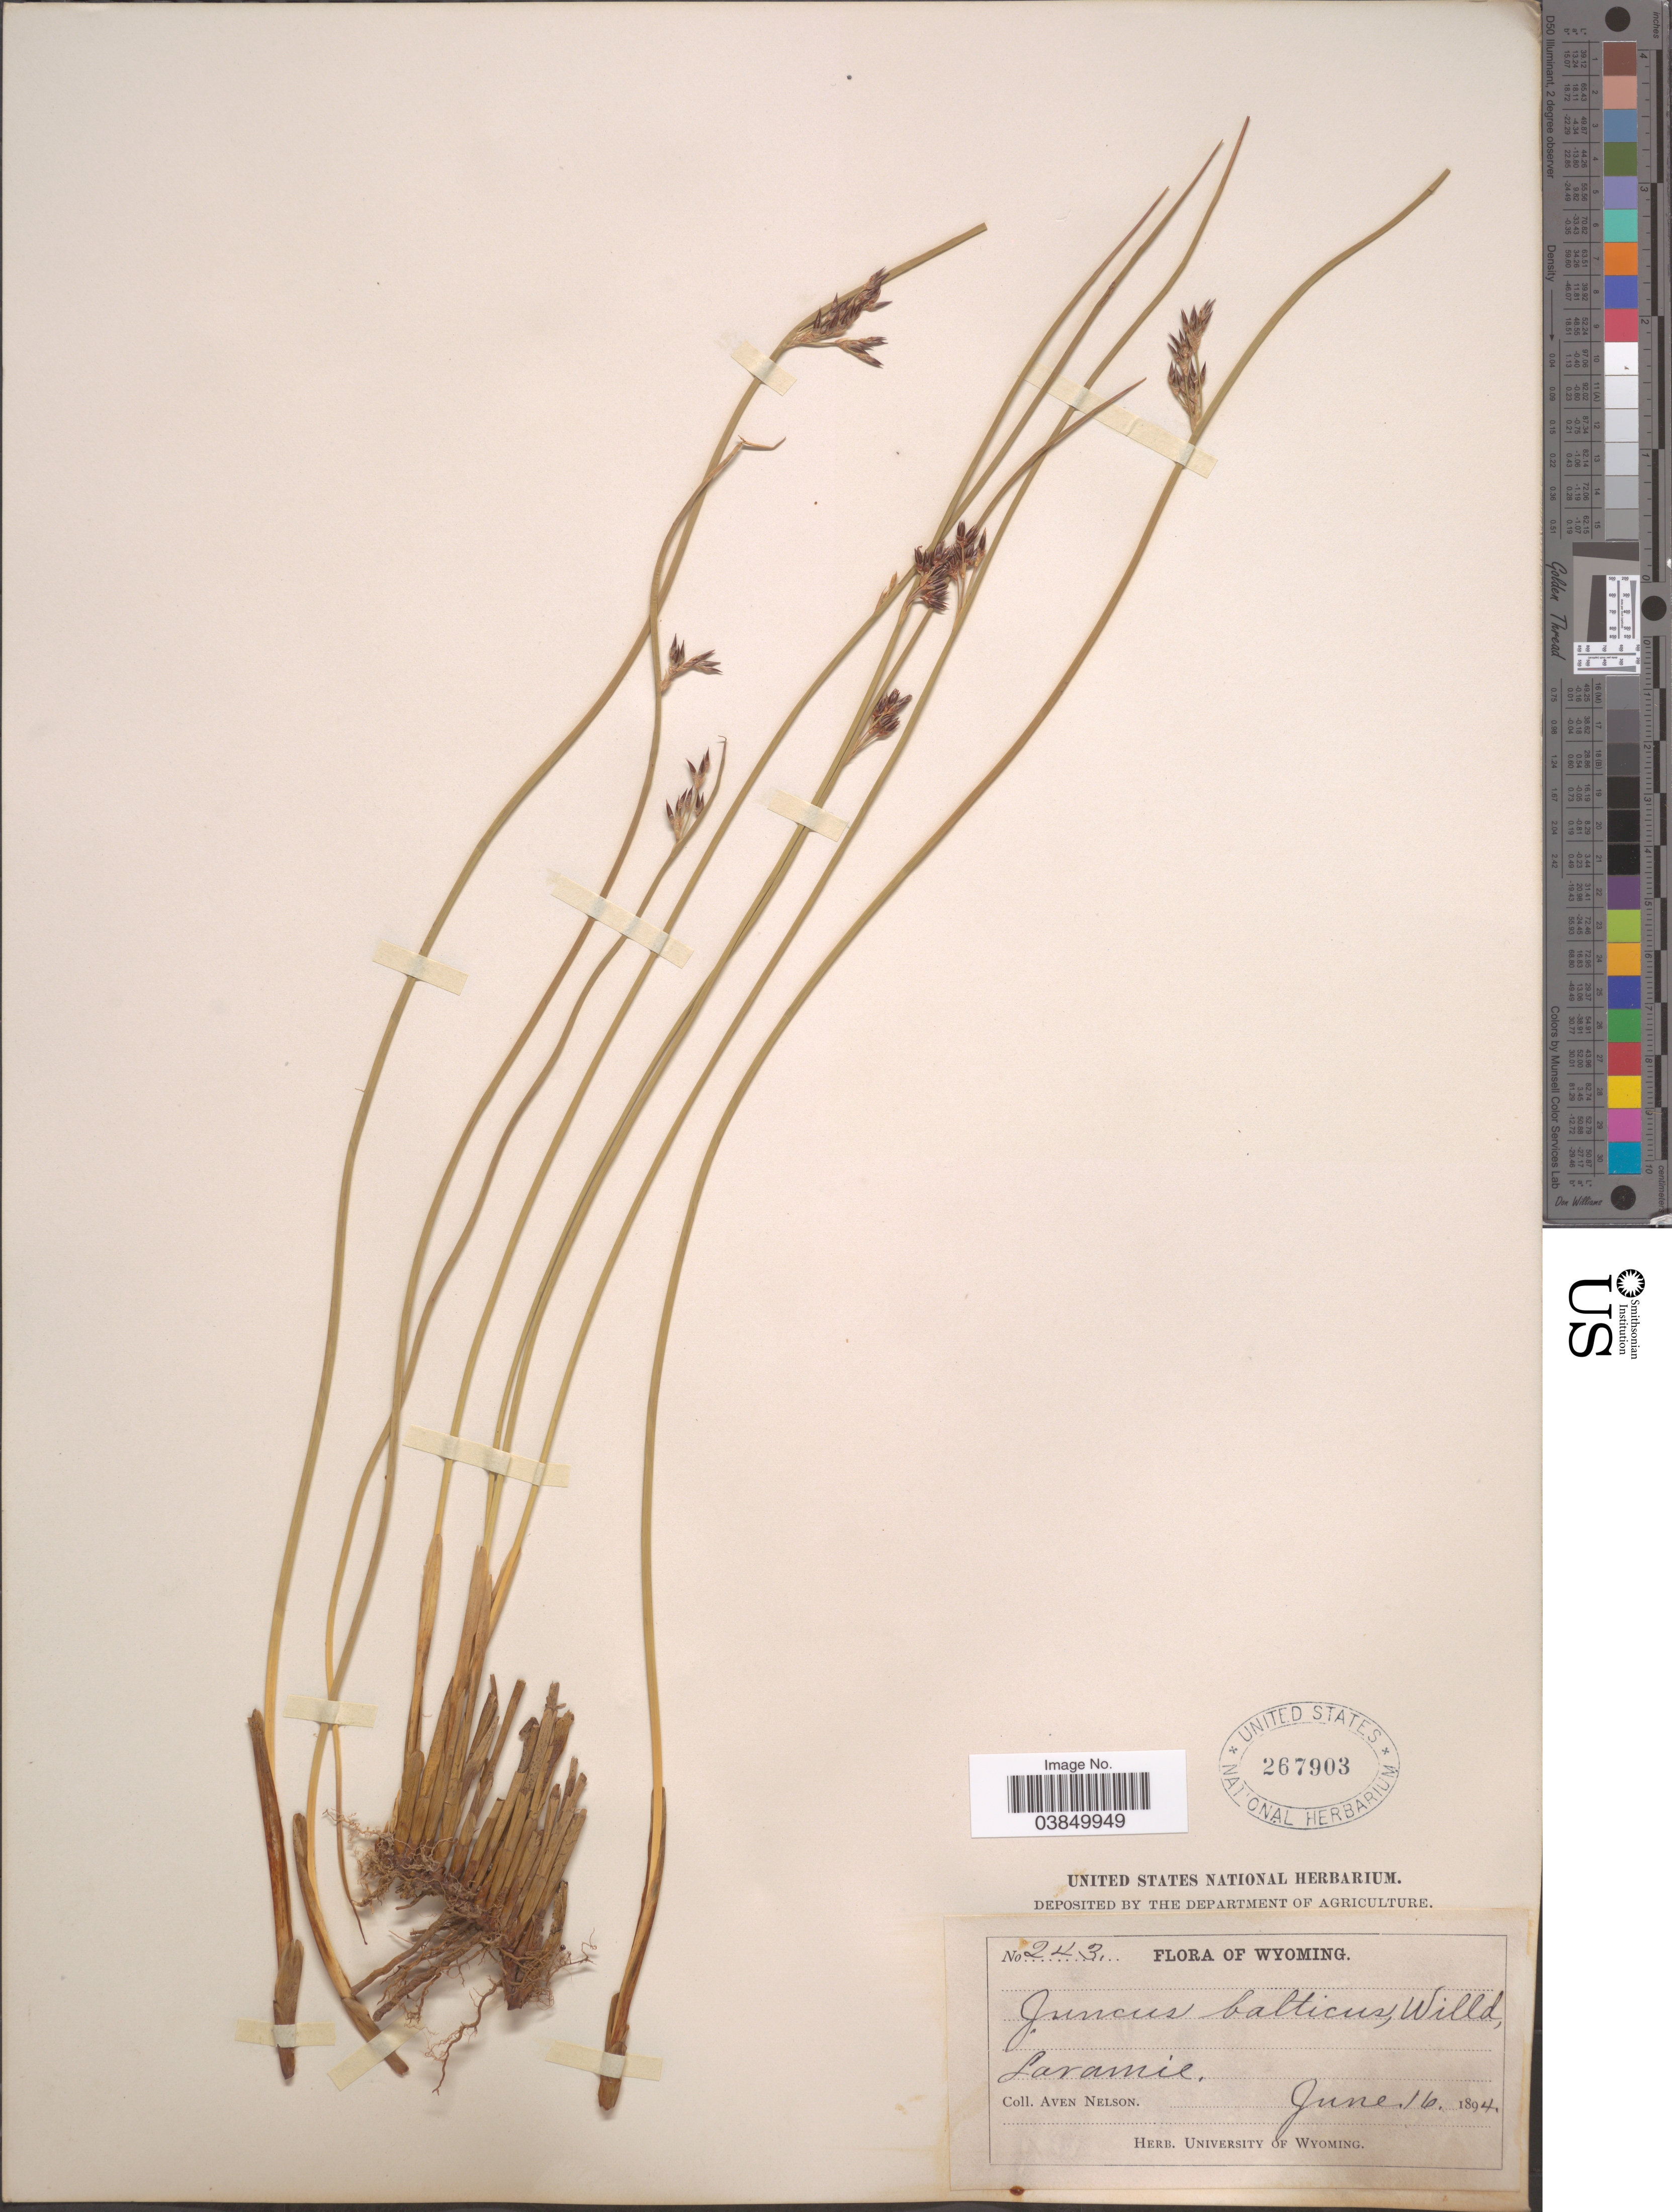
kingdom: Plantae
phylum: Tracheophyta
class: Liliopsida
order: Poales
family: Juncaceae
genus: Juncus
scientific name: Juncus balticus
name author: Willd.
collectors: A. Nelson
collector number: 243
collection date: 1894-06-16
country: United States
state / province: Wyoming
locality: Laramie.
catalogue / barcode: US 267903